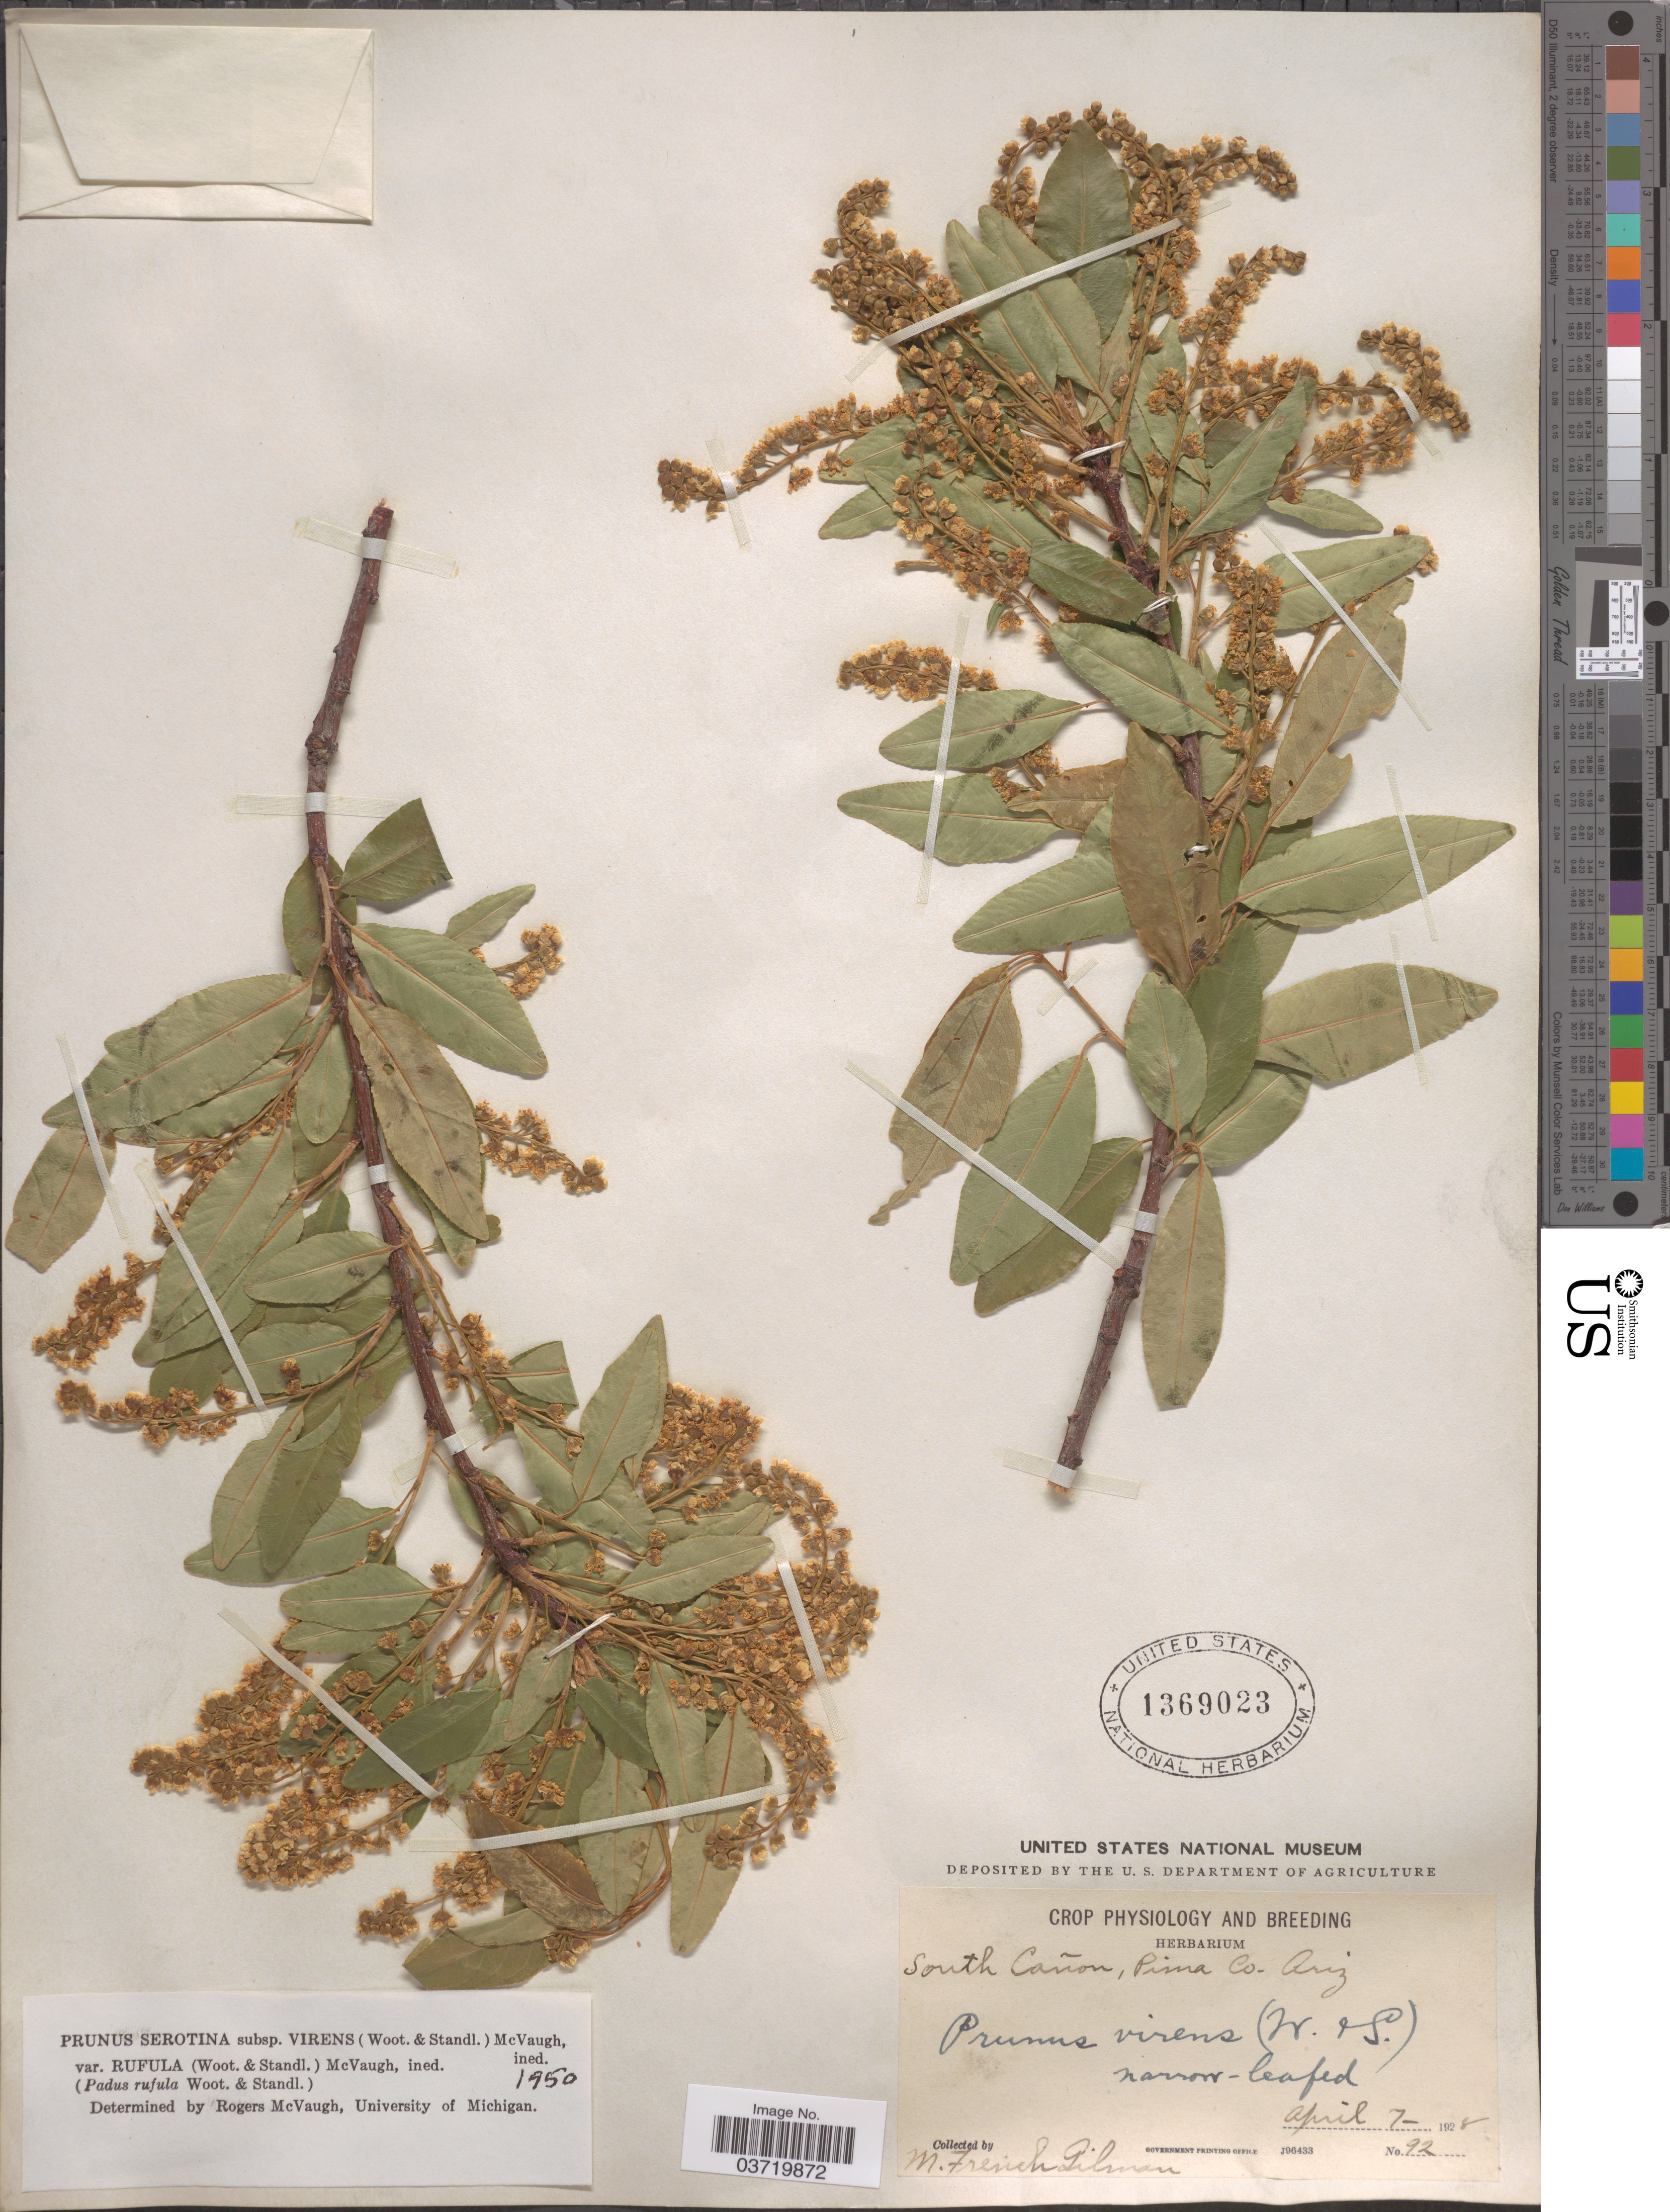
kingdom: Plantae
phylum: Tracheophyta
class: Magnoliopsida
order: Rosales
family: Rosaceae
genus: Prunus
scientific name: Prunus serotina var. rufula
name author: (Wooton & Standl.) McVaugh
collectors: M. F. Gilman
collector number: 92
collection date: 1928-04-07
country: United States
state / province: Arizona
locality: South Cañon, Pima Co.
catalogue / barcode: US 1369023